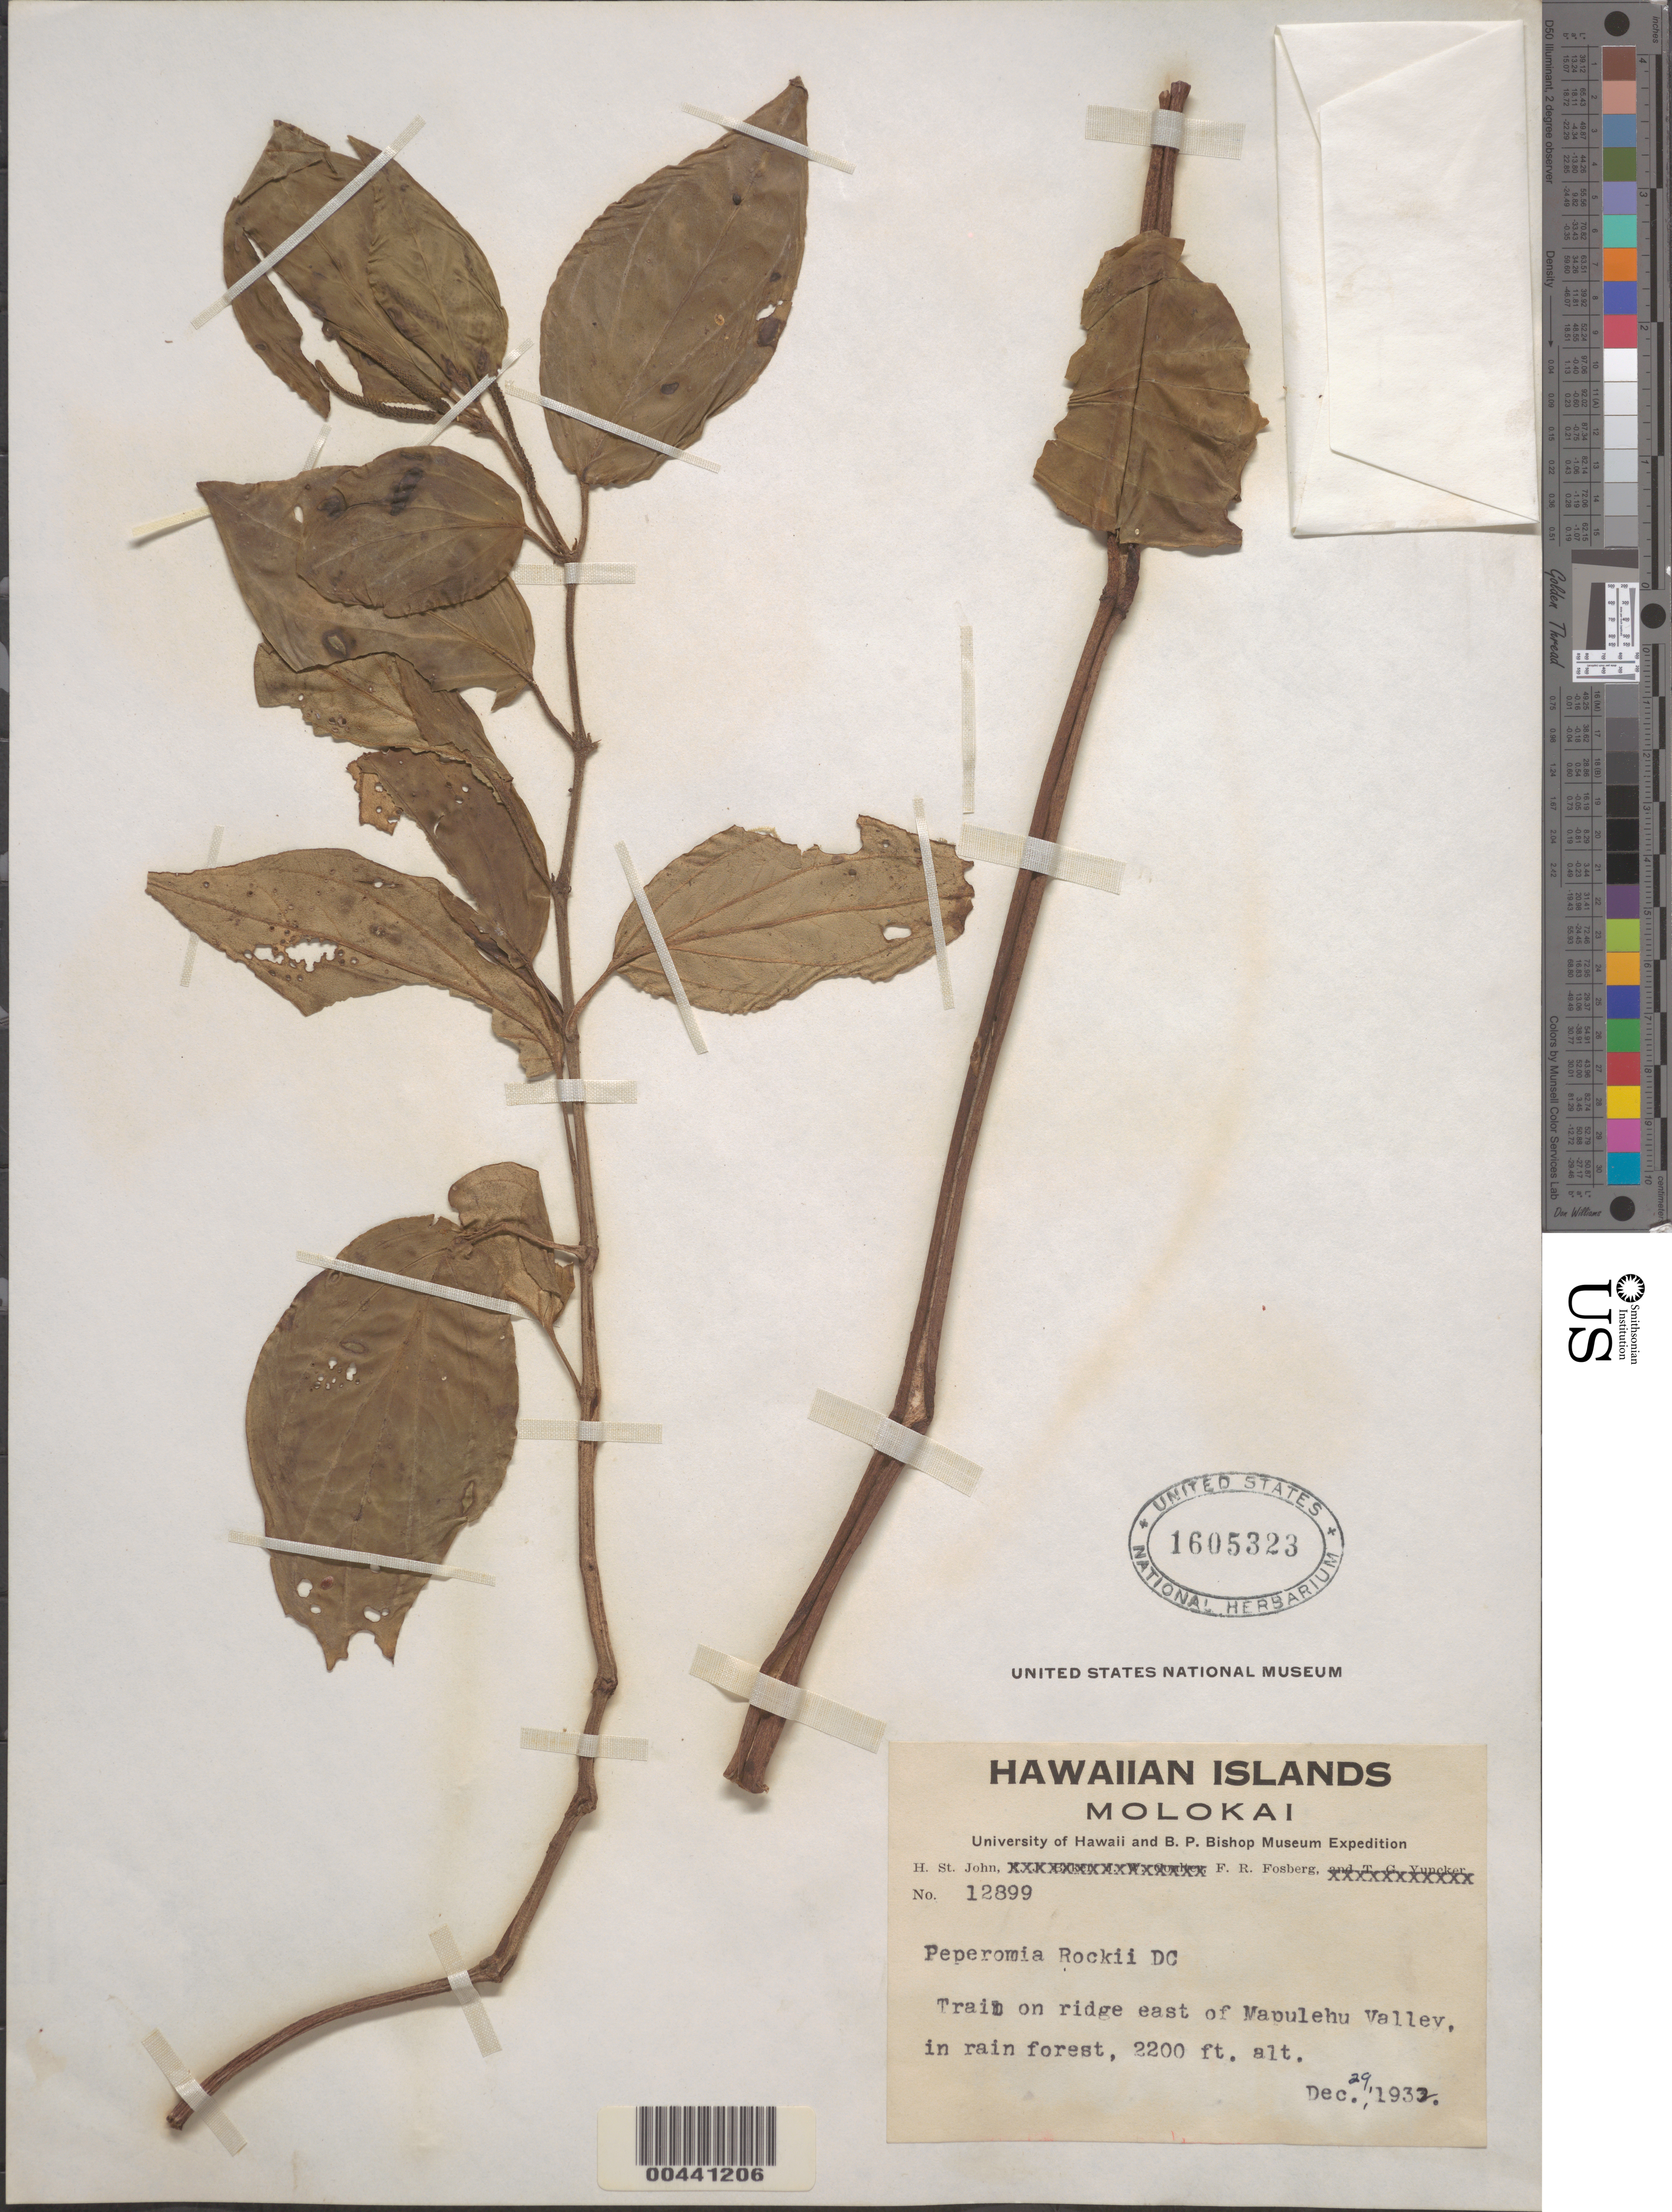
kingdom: Plantae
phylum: Tracheophyta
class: Magnoliopsida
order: Piperales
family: Piperaceae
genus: Peperomia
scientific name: Peperomia rockii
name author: C. DC.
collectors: H. St. John & F. R. Fosberg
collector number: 12899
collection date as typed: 29 Dec 1932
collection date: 1932-12-29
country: United States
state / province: Hawaii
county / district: Maui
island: Moloka'i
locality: Trail on ridge E of Mapulehu Valley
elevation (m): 671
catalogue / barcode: US 1605323